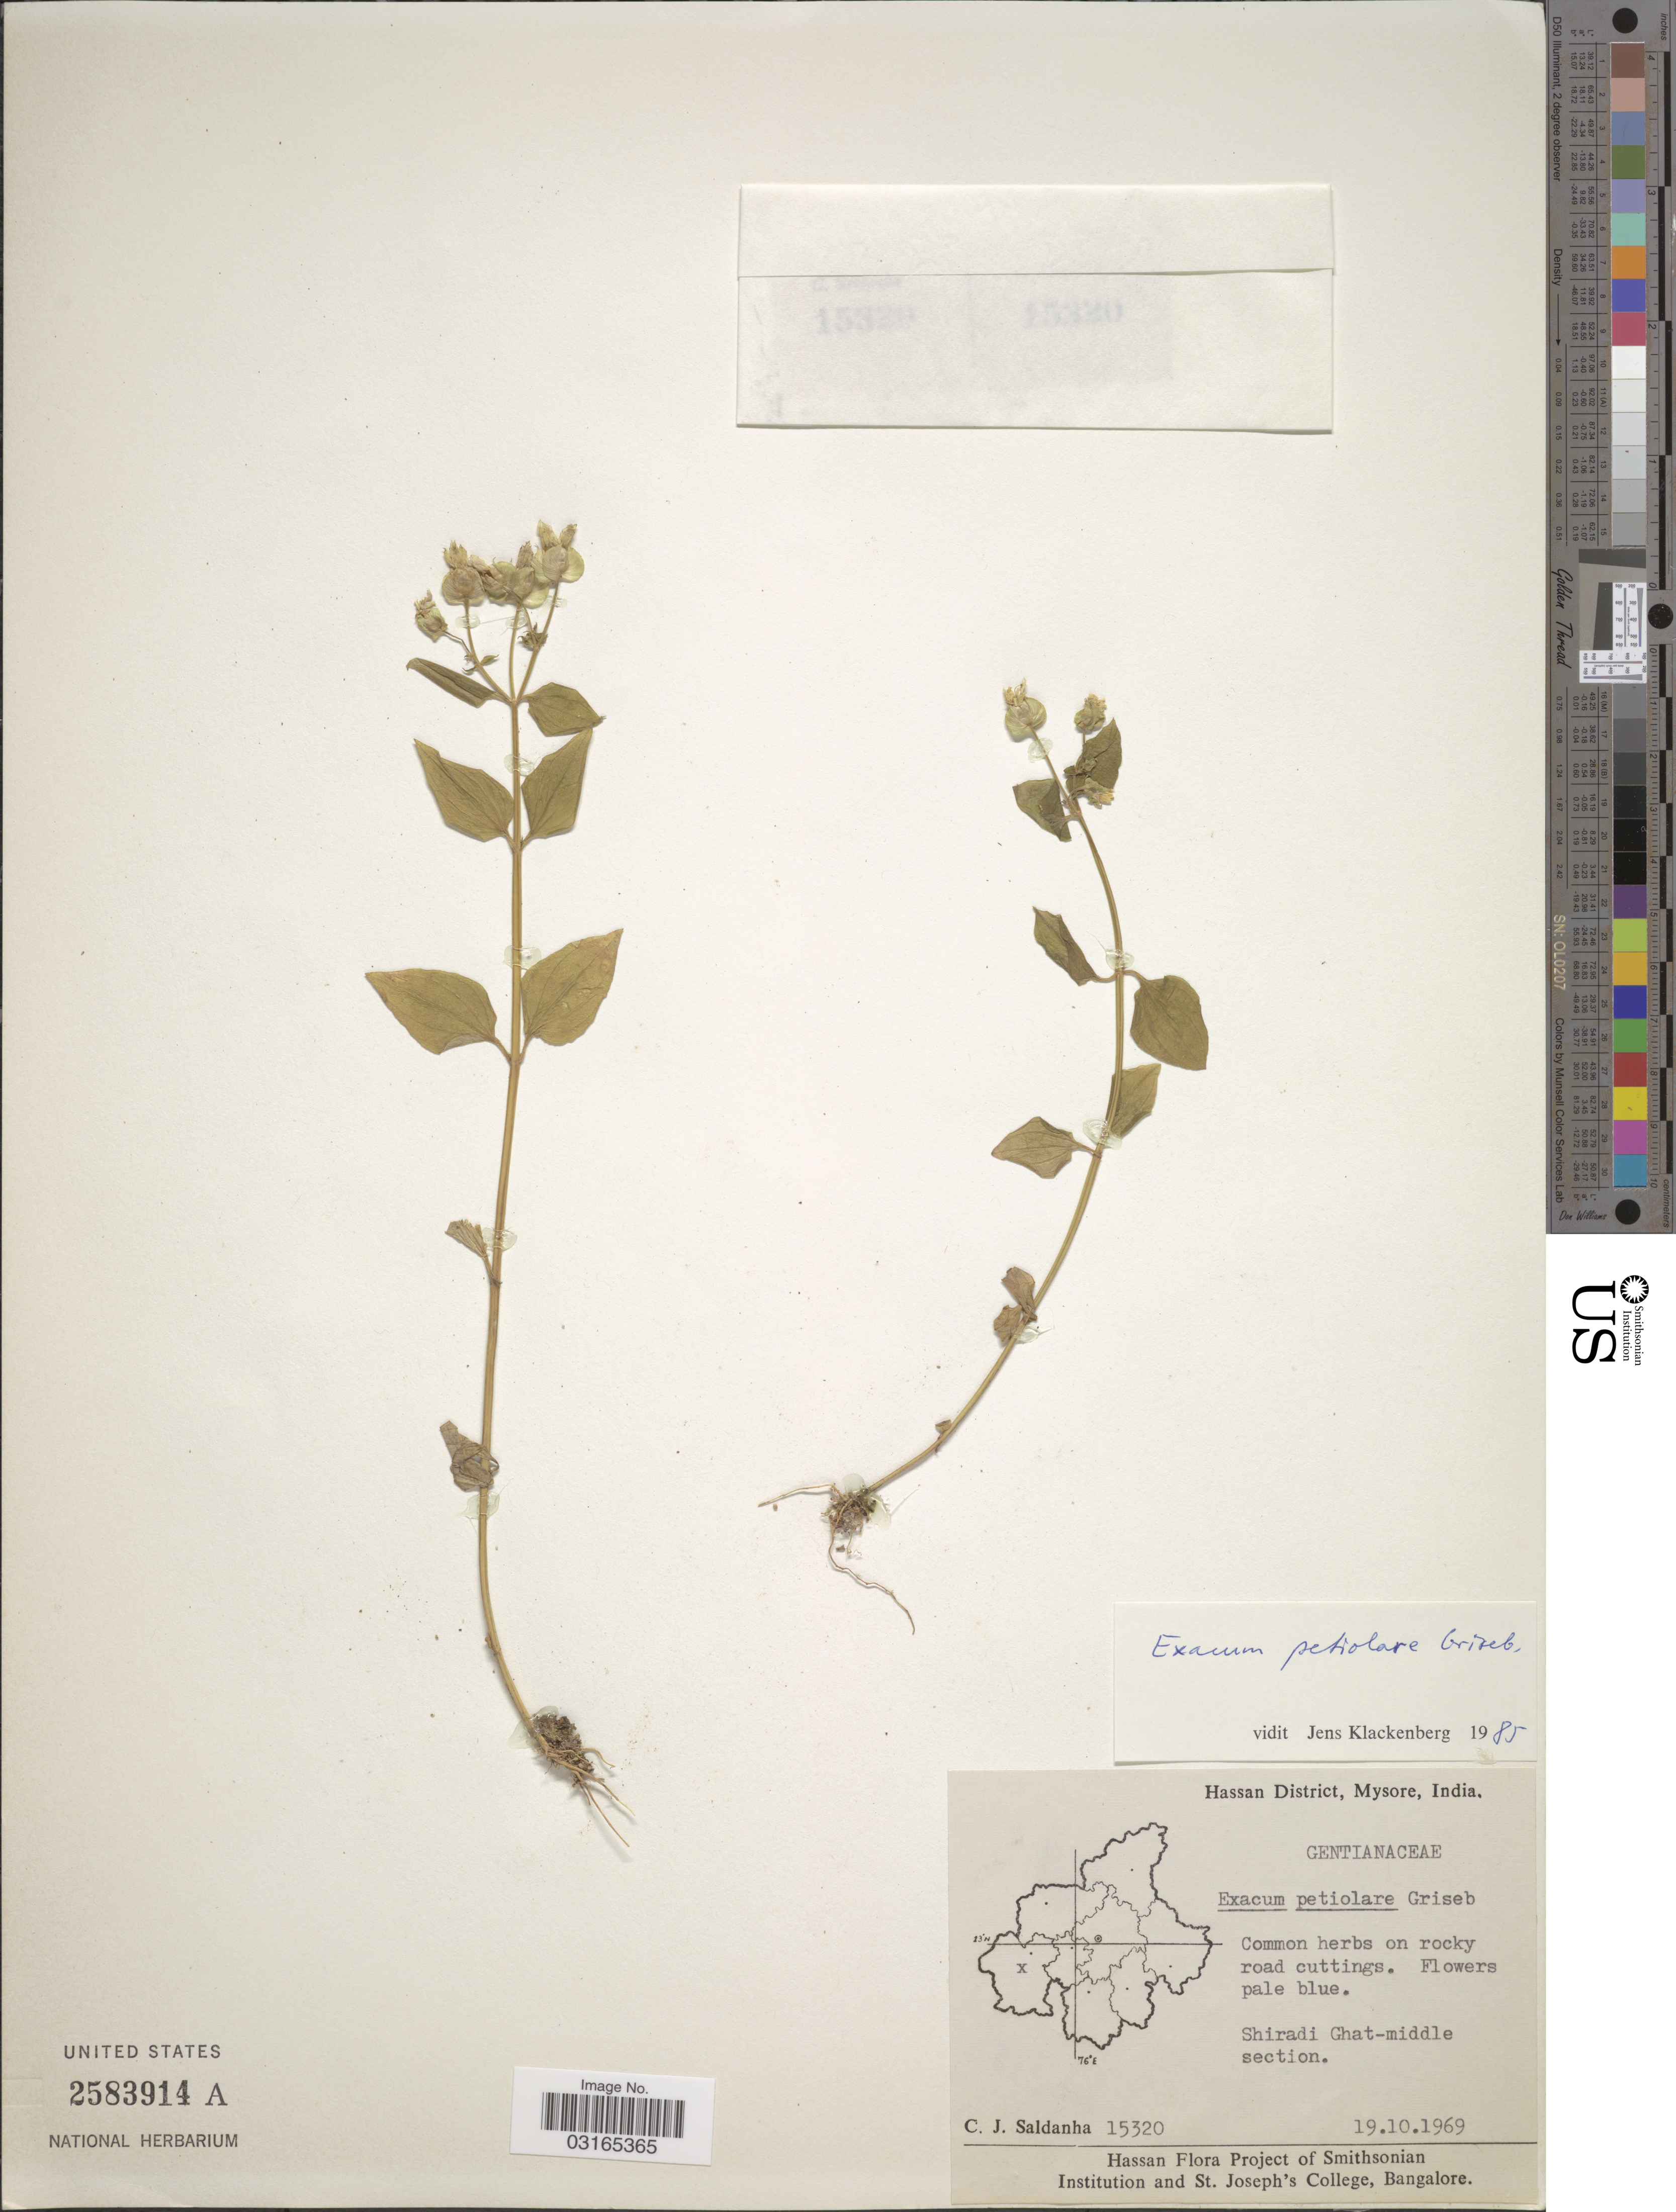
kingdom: Plantae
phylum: Tracheophyta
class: Magnoliopsida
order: Gentianales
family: Gentianaceae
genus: Exacum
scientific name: Exacum petiolare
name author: Griseb.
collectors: C. J. Saldanha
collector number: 15320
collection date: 1969-10-19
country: India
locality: Hassan District, Mysore. Shiradi Ghat-middle section.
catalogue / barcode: US 2583914A